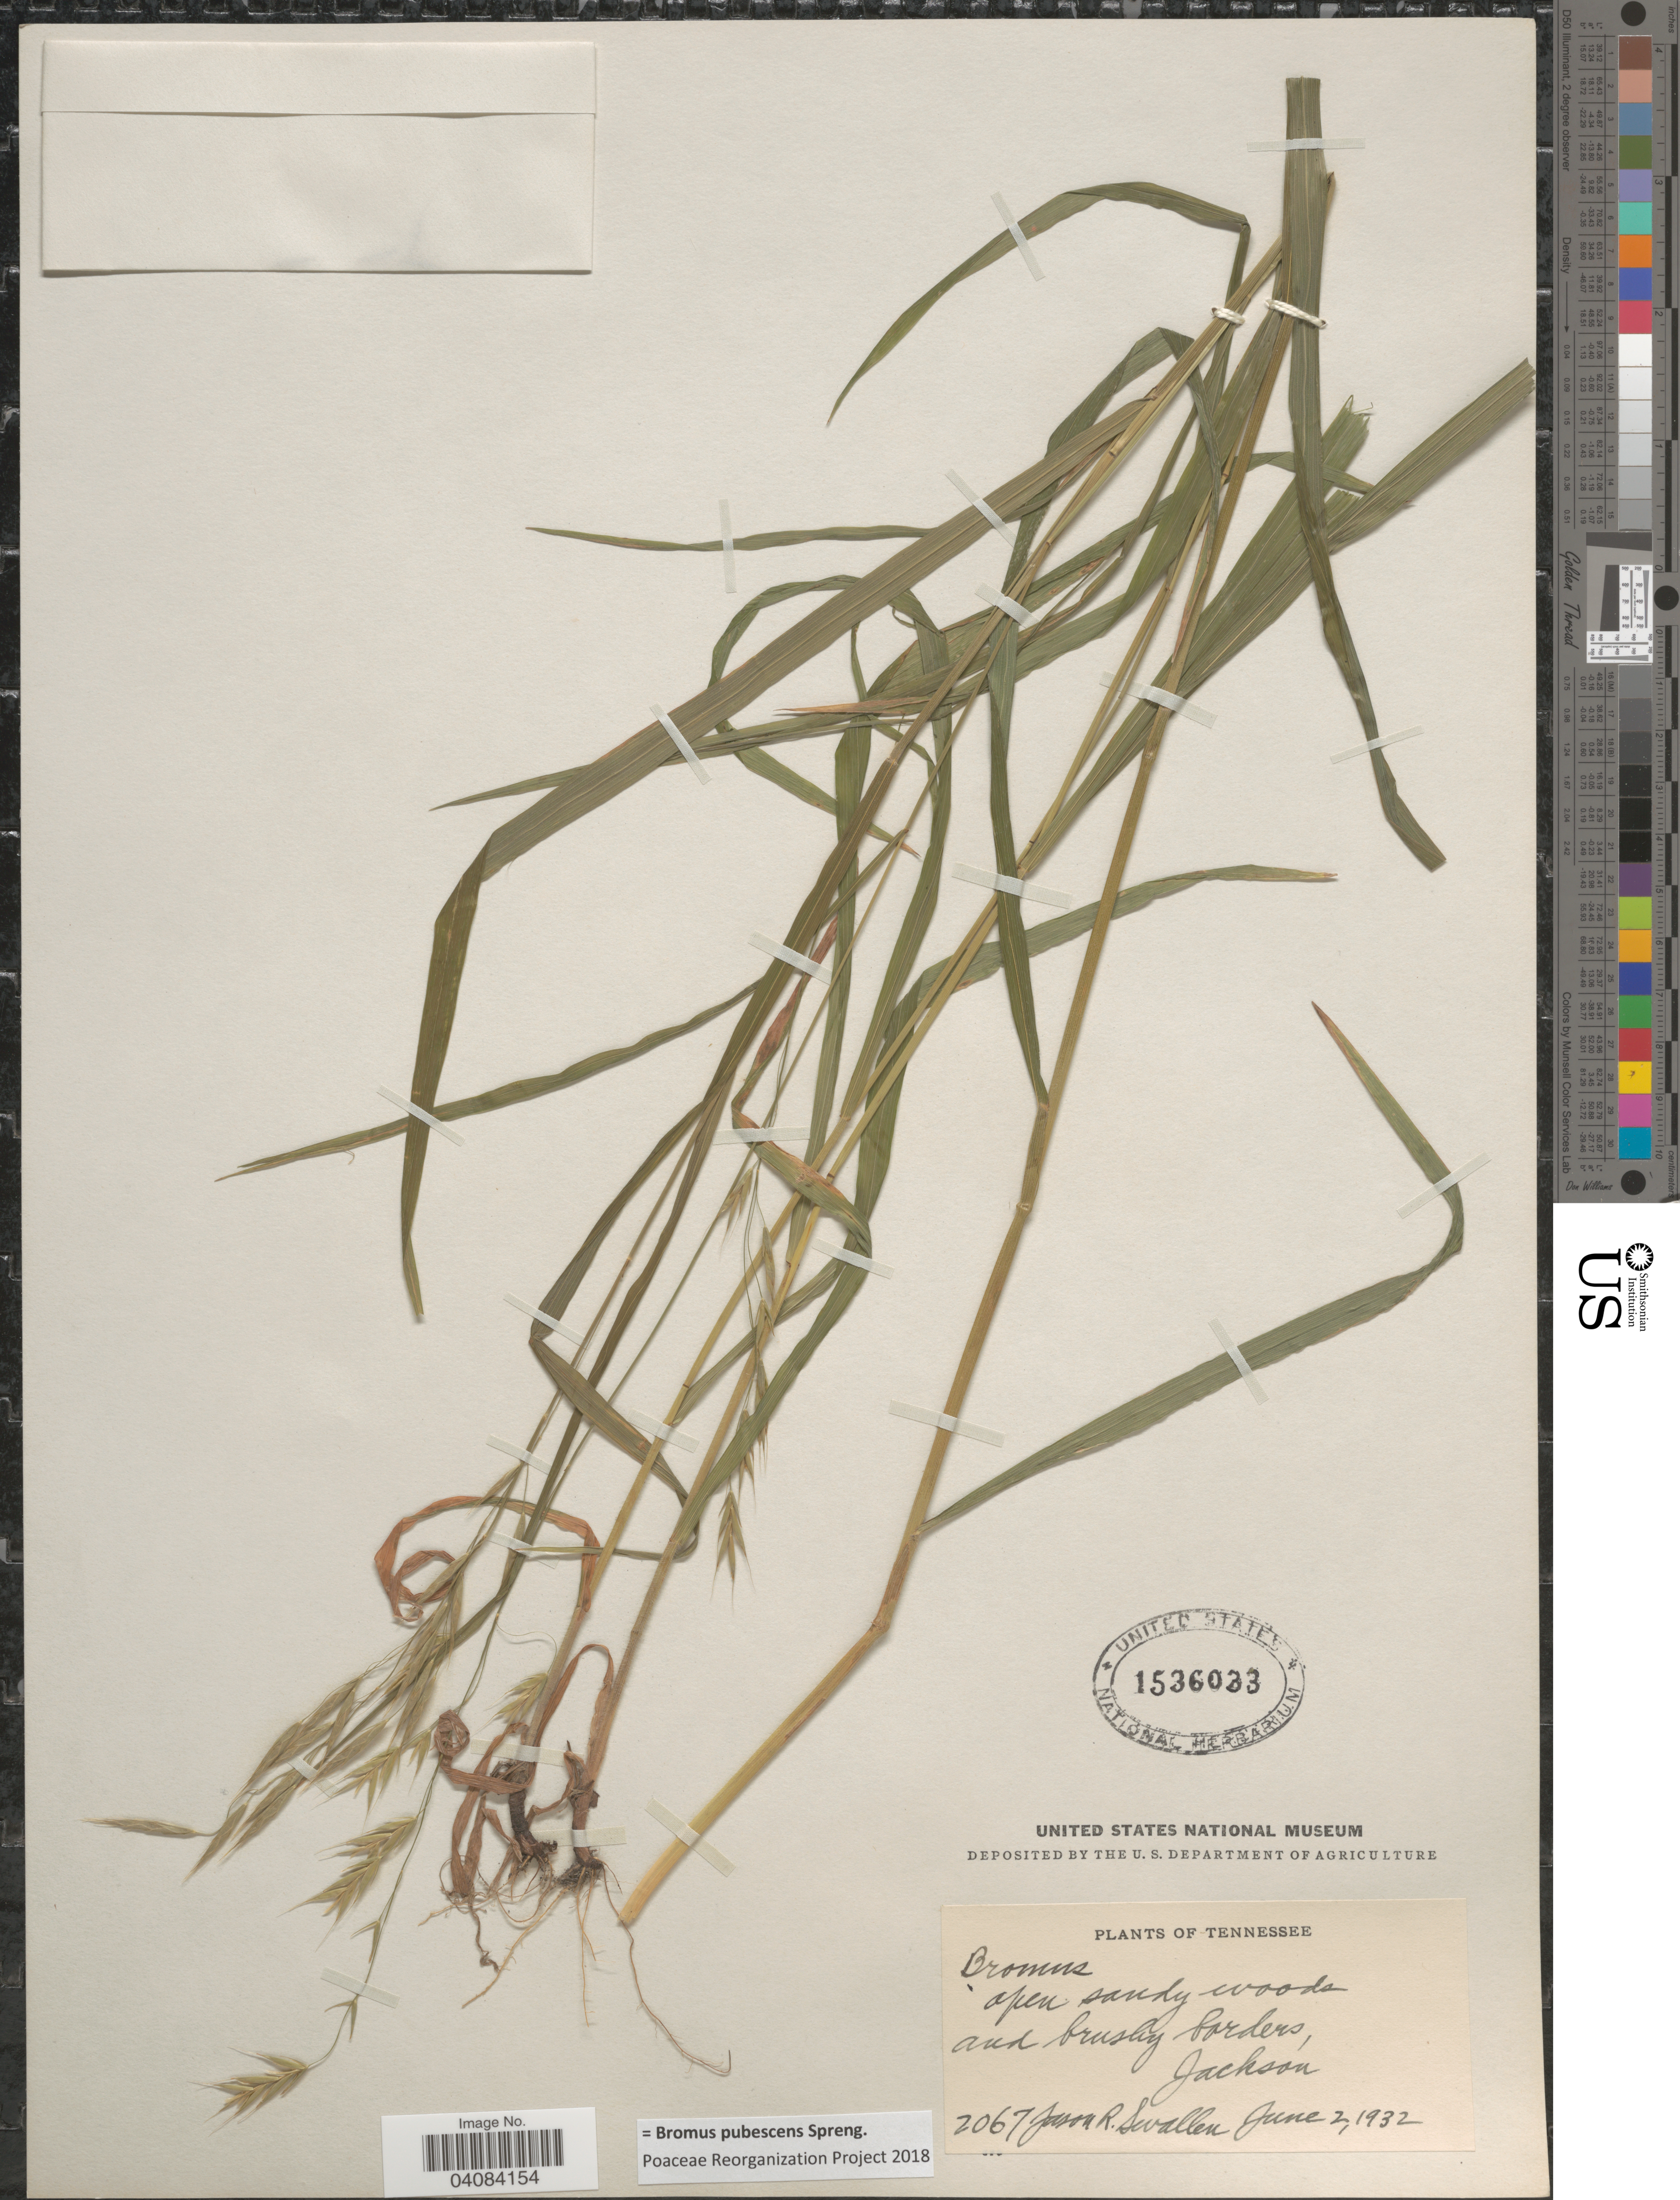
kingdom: Plantae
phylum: Tracheophyta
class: Liliopsida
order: Poales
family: Poaceae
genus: Bromus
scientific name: Bromus pubescens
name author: Muhl. ex Willd.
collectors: J. R. Swallen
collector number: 2067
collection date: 1932-06-02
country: United States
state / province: Tennessee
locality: Jackson.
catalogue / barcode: US 1536033